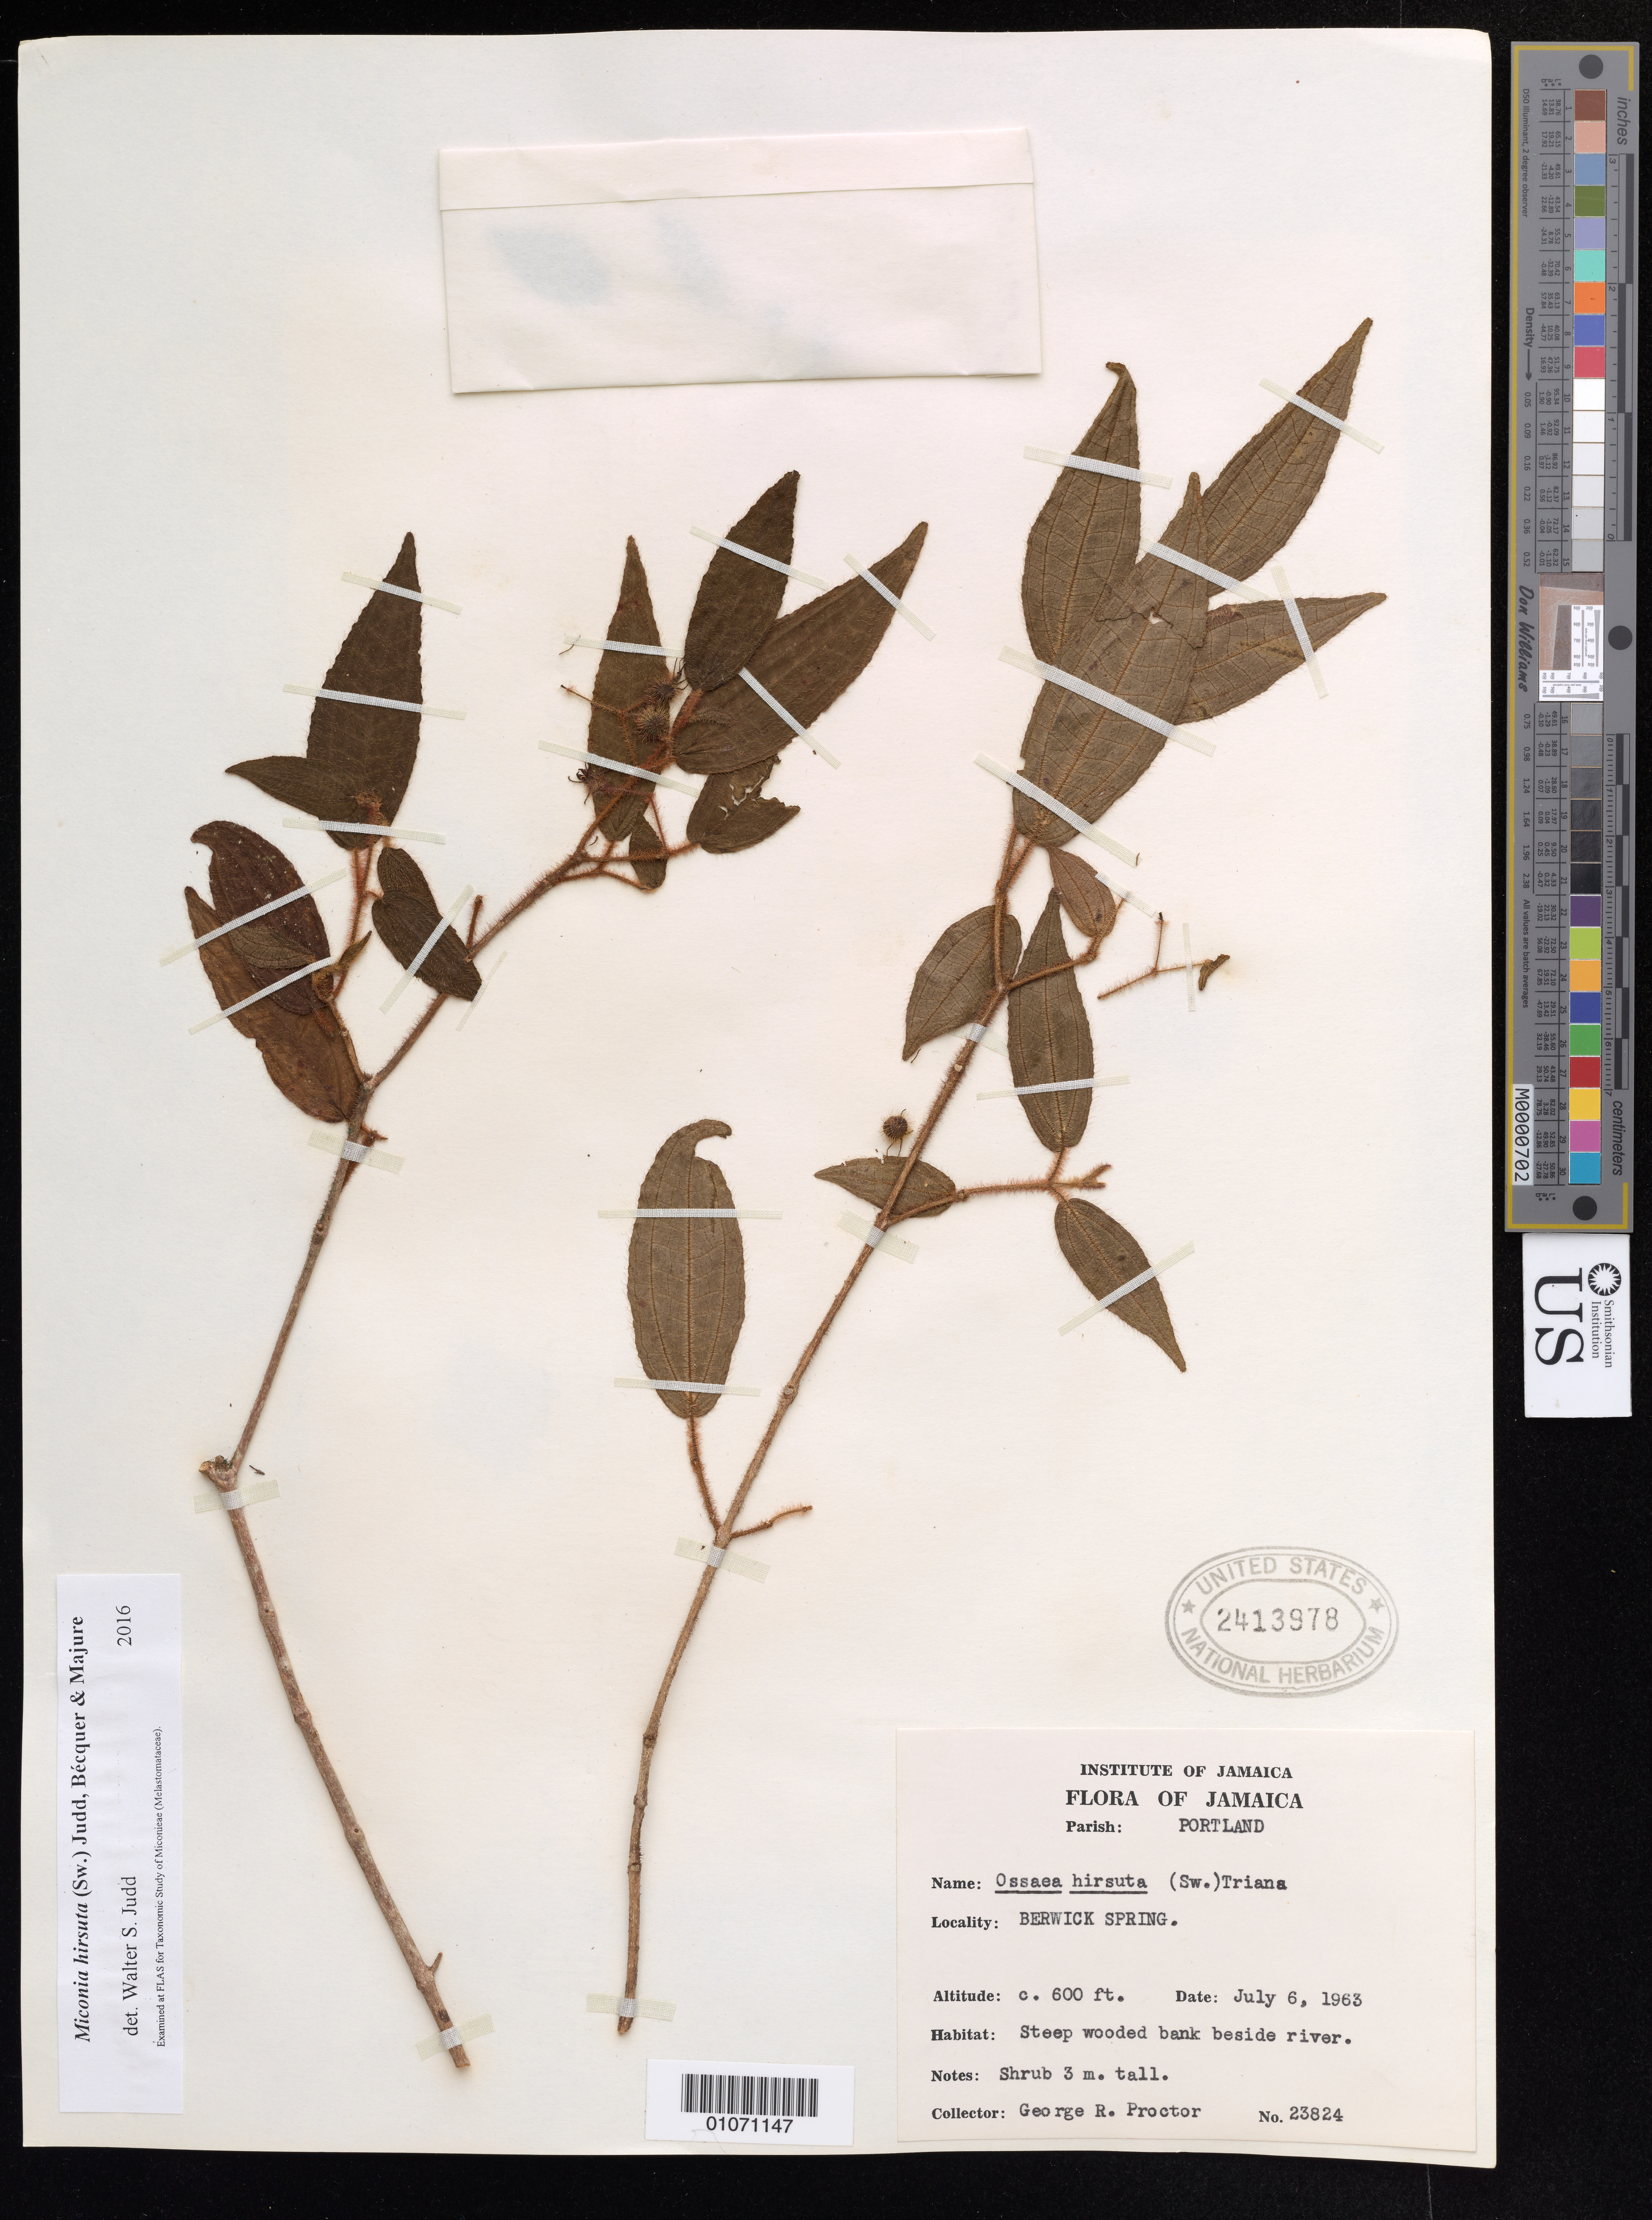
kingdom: Plantae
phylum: Tracheophyta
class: Magnoliopsida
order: Myrtales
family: Melastomataceae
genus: Miconia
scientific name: Miconia hirsuta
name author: (Sw.) Judd et al.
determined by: Judd, Walter S.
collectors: G. R. Proctor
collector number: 23824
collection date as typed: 06 Jul 1963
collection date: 1963-07-06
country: Jamaica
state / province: Portland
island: Jamaica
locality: Berwick Spring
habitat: Steep wooded bank beside river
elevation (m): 183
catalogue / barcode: US 2413978